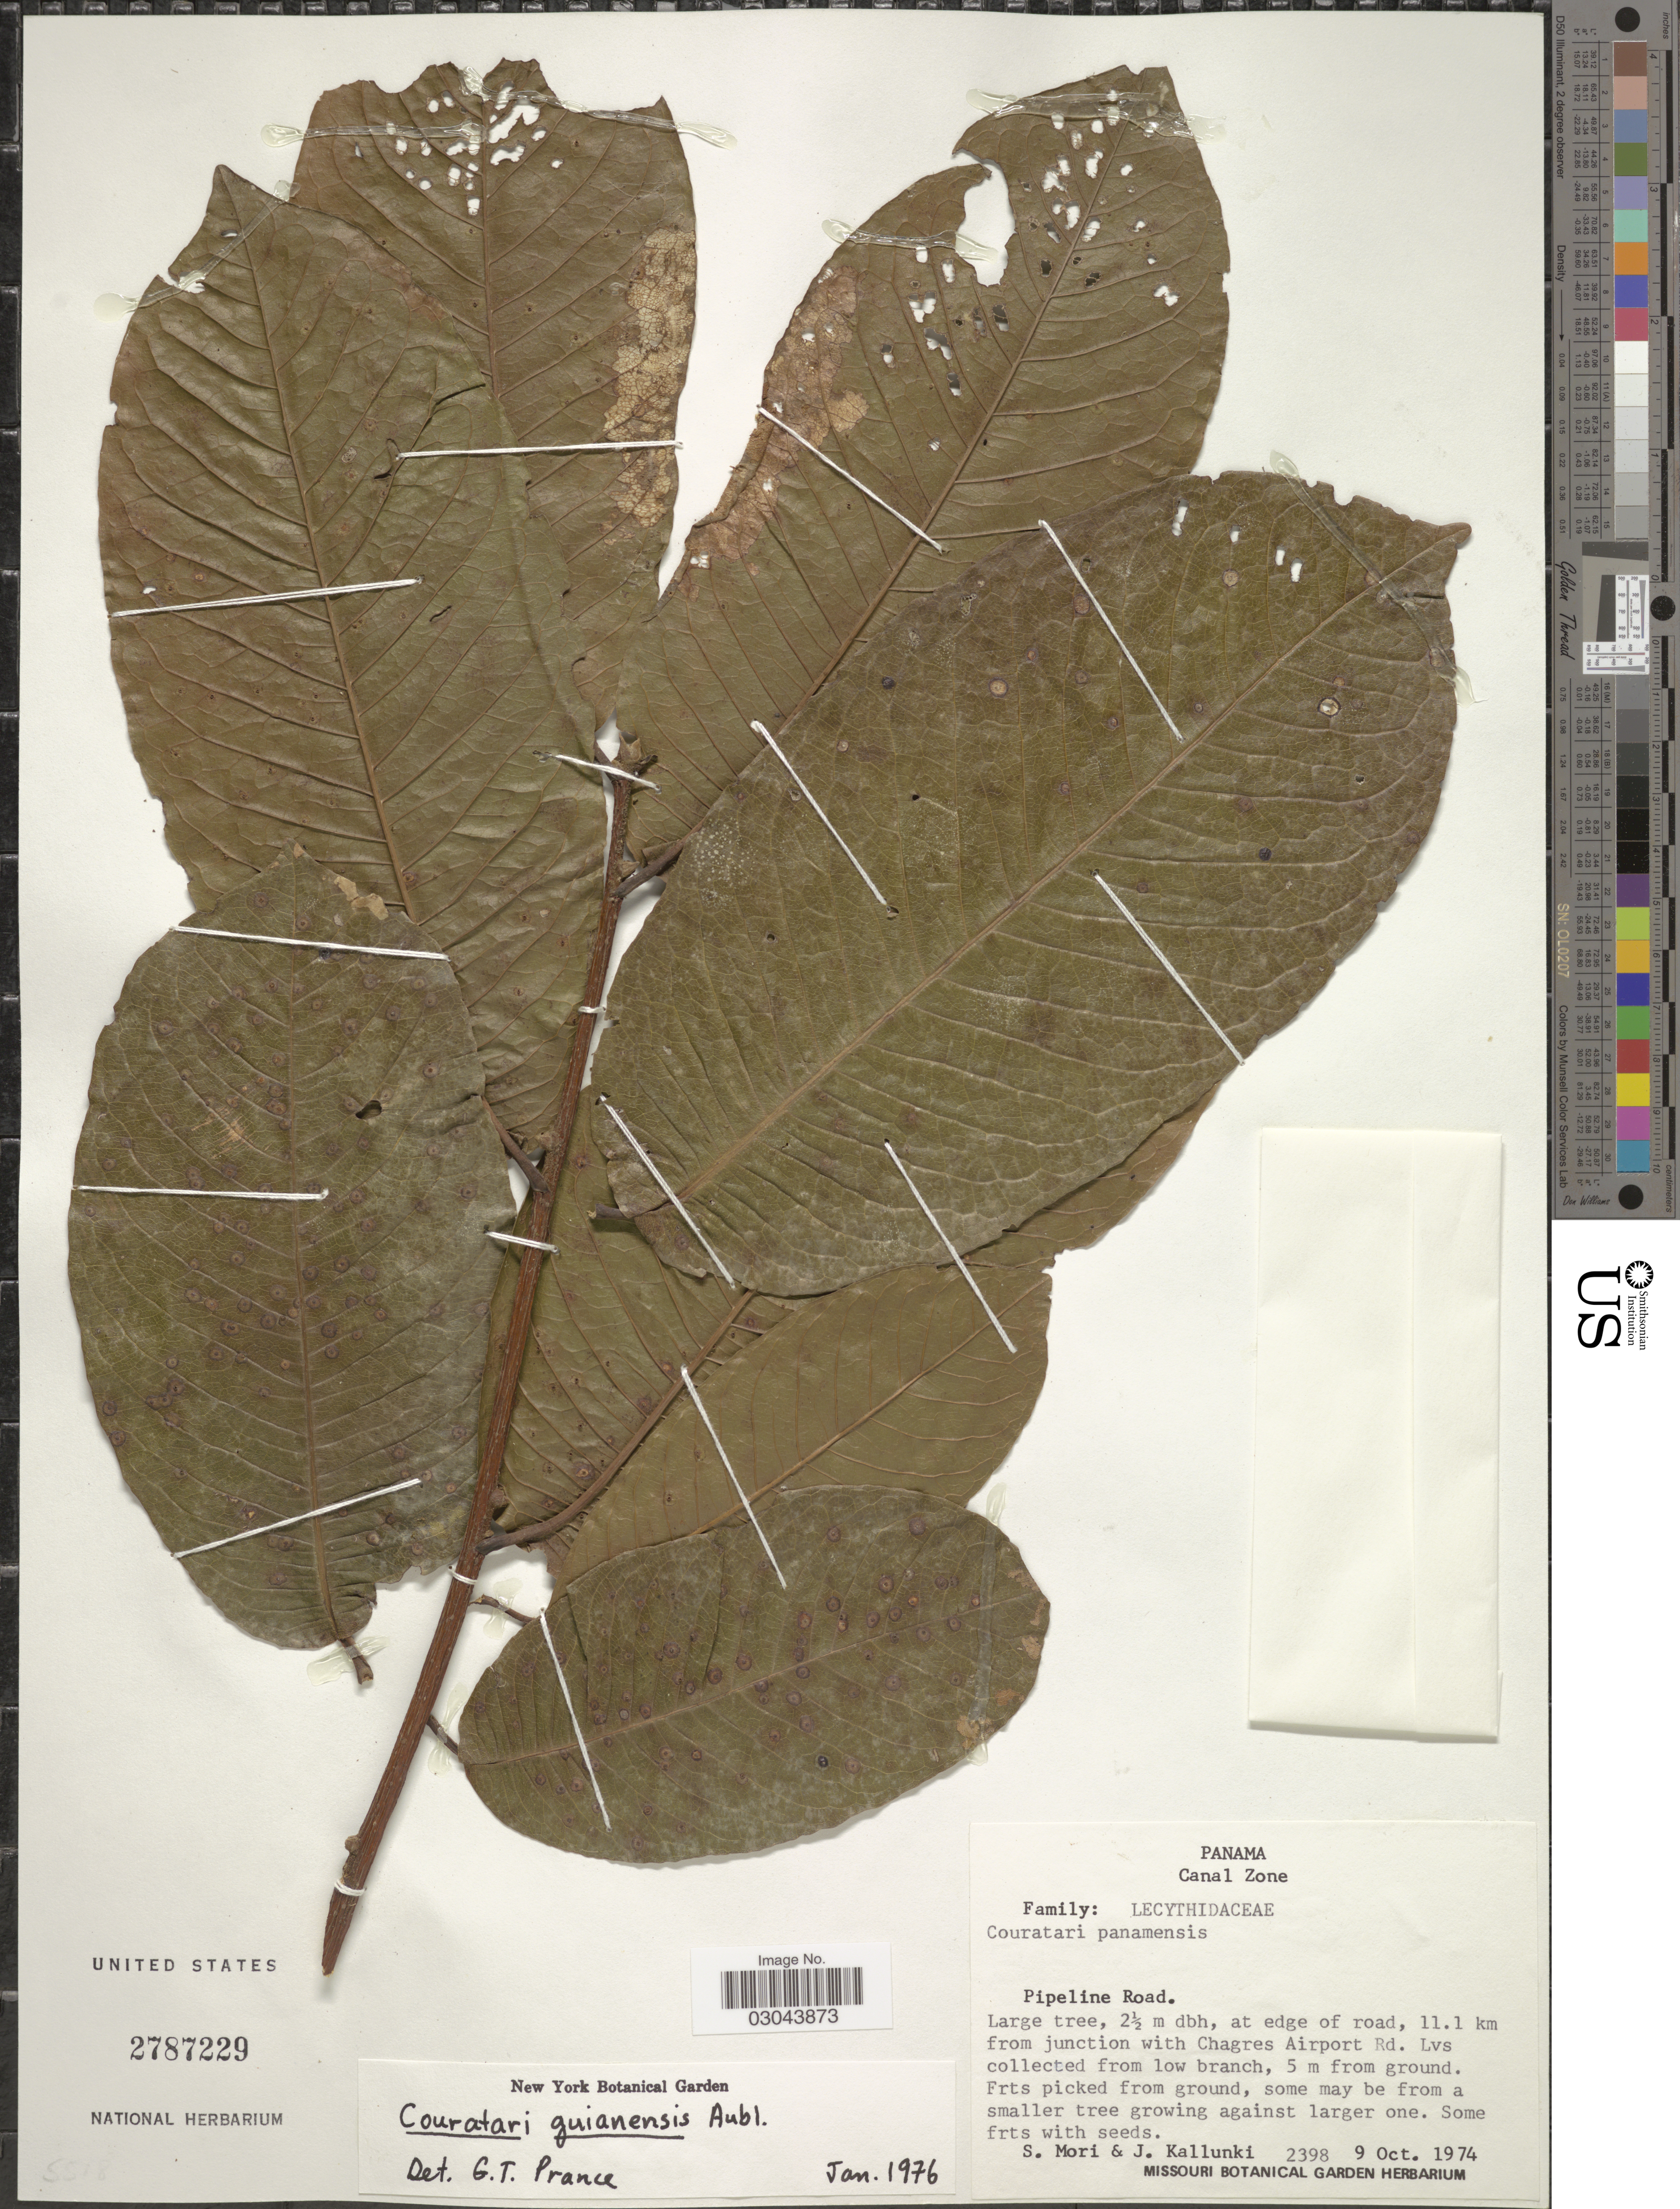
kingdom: Plantae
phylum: Tracheophyta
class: Magnoliopsida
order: Ericales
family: Lecythidaceae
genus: Couratari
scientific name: Couratari guianensis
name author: Aubl.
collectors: S. Mori & J. Kallunki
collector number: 2398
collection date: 1974-10-09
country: Panama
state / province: Colón / Panamá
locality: Canal Zone. Pipeline Road. At edge of road, 11.1 km from junction with Chagres Airport Rd.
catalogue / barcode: US 2787229